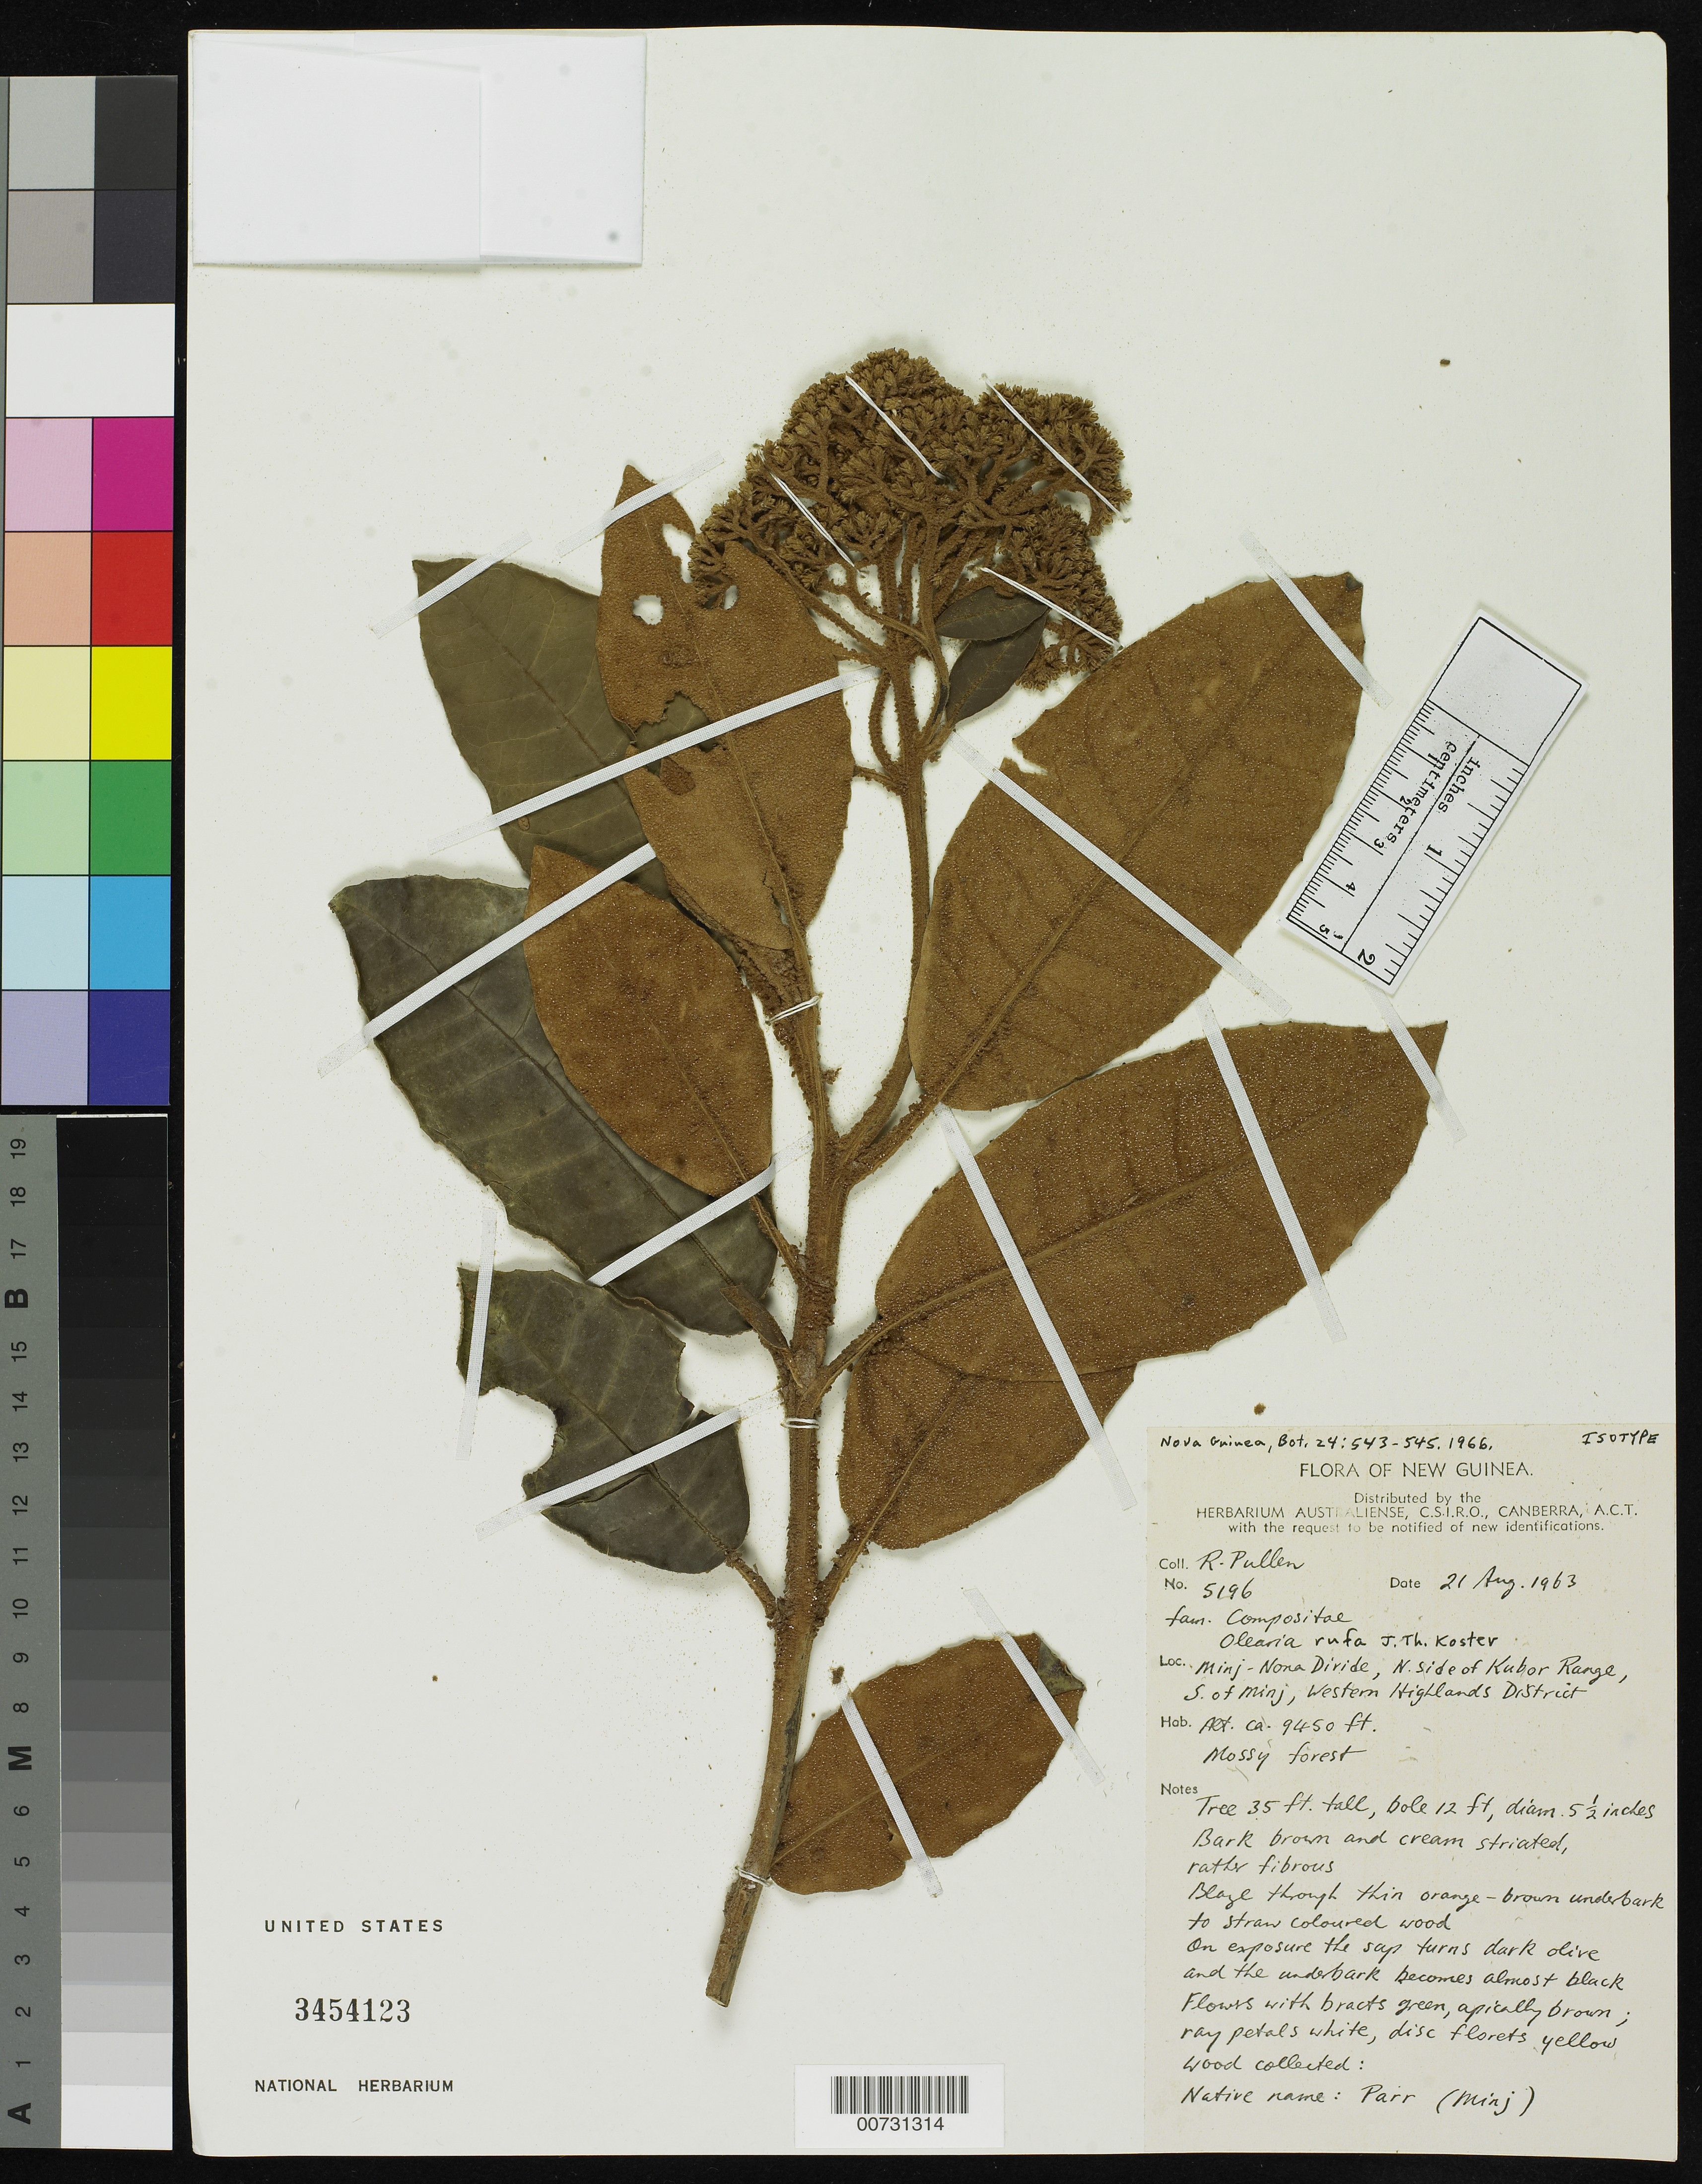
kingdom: Plantae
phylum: Tracheophyta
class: Magnoliopsida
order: Asterales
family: Asteraceae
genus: Olearia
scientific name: Olearia rufa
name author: J. Kost.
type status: Isotype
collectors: R. Pullen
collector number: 5196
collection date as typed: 21 Aug 1963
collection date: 1963-08-21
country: Papua New Guinea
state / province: Western Highlands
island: New Guinea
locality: Minj-Nona Divide, N. side of Kubor Range, S. of Minj, Western Highlands District.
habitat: Mossy forest.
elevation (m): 2880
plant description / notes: Common name: Native name: Parr (Minj)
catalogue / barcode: US 3454123